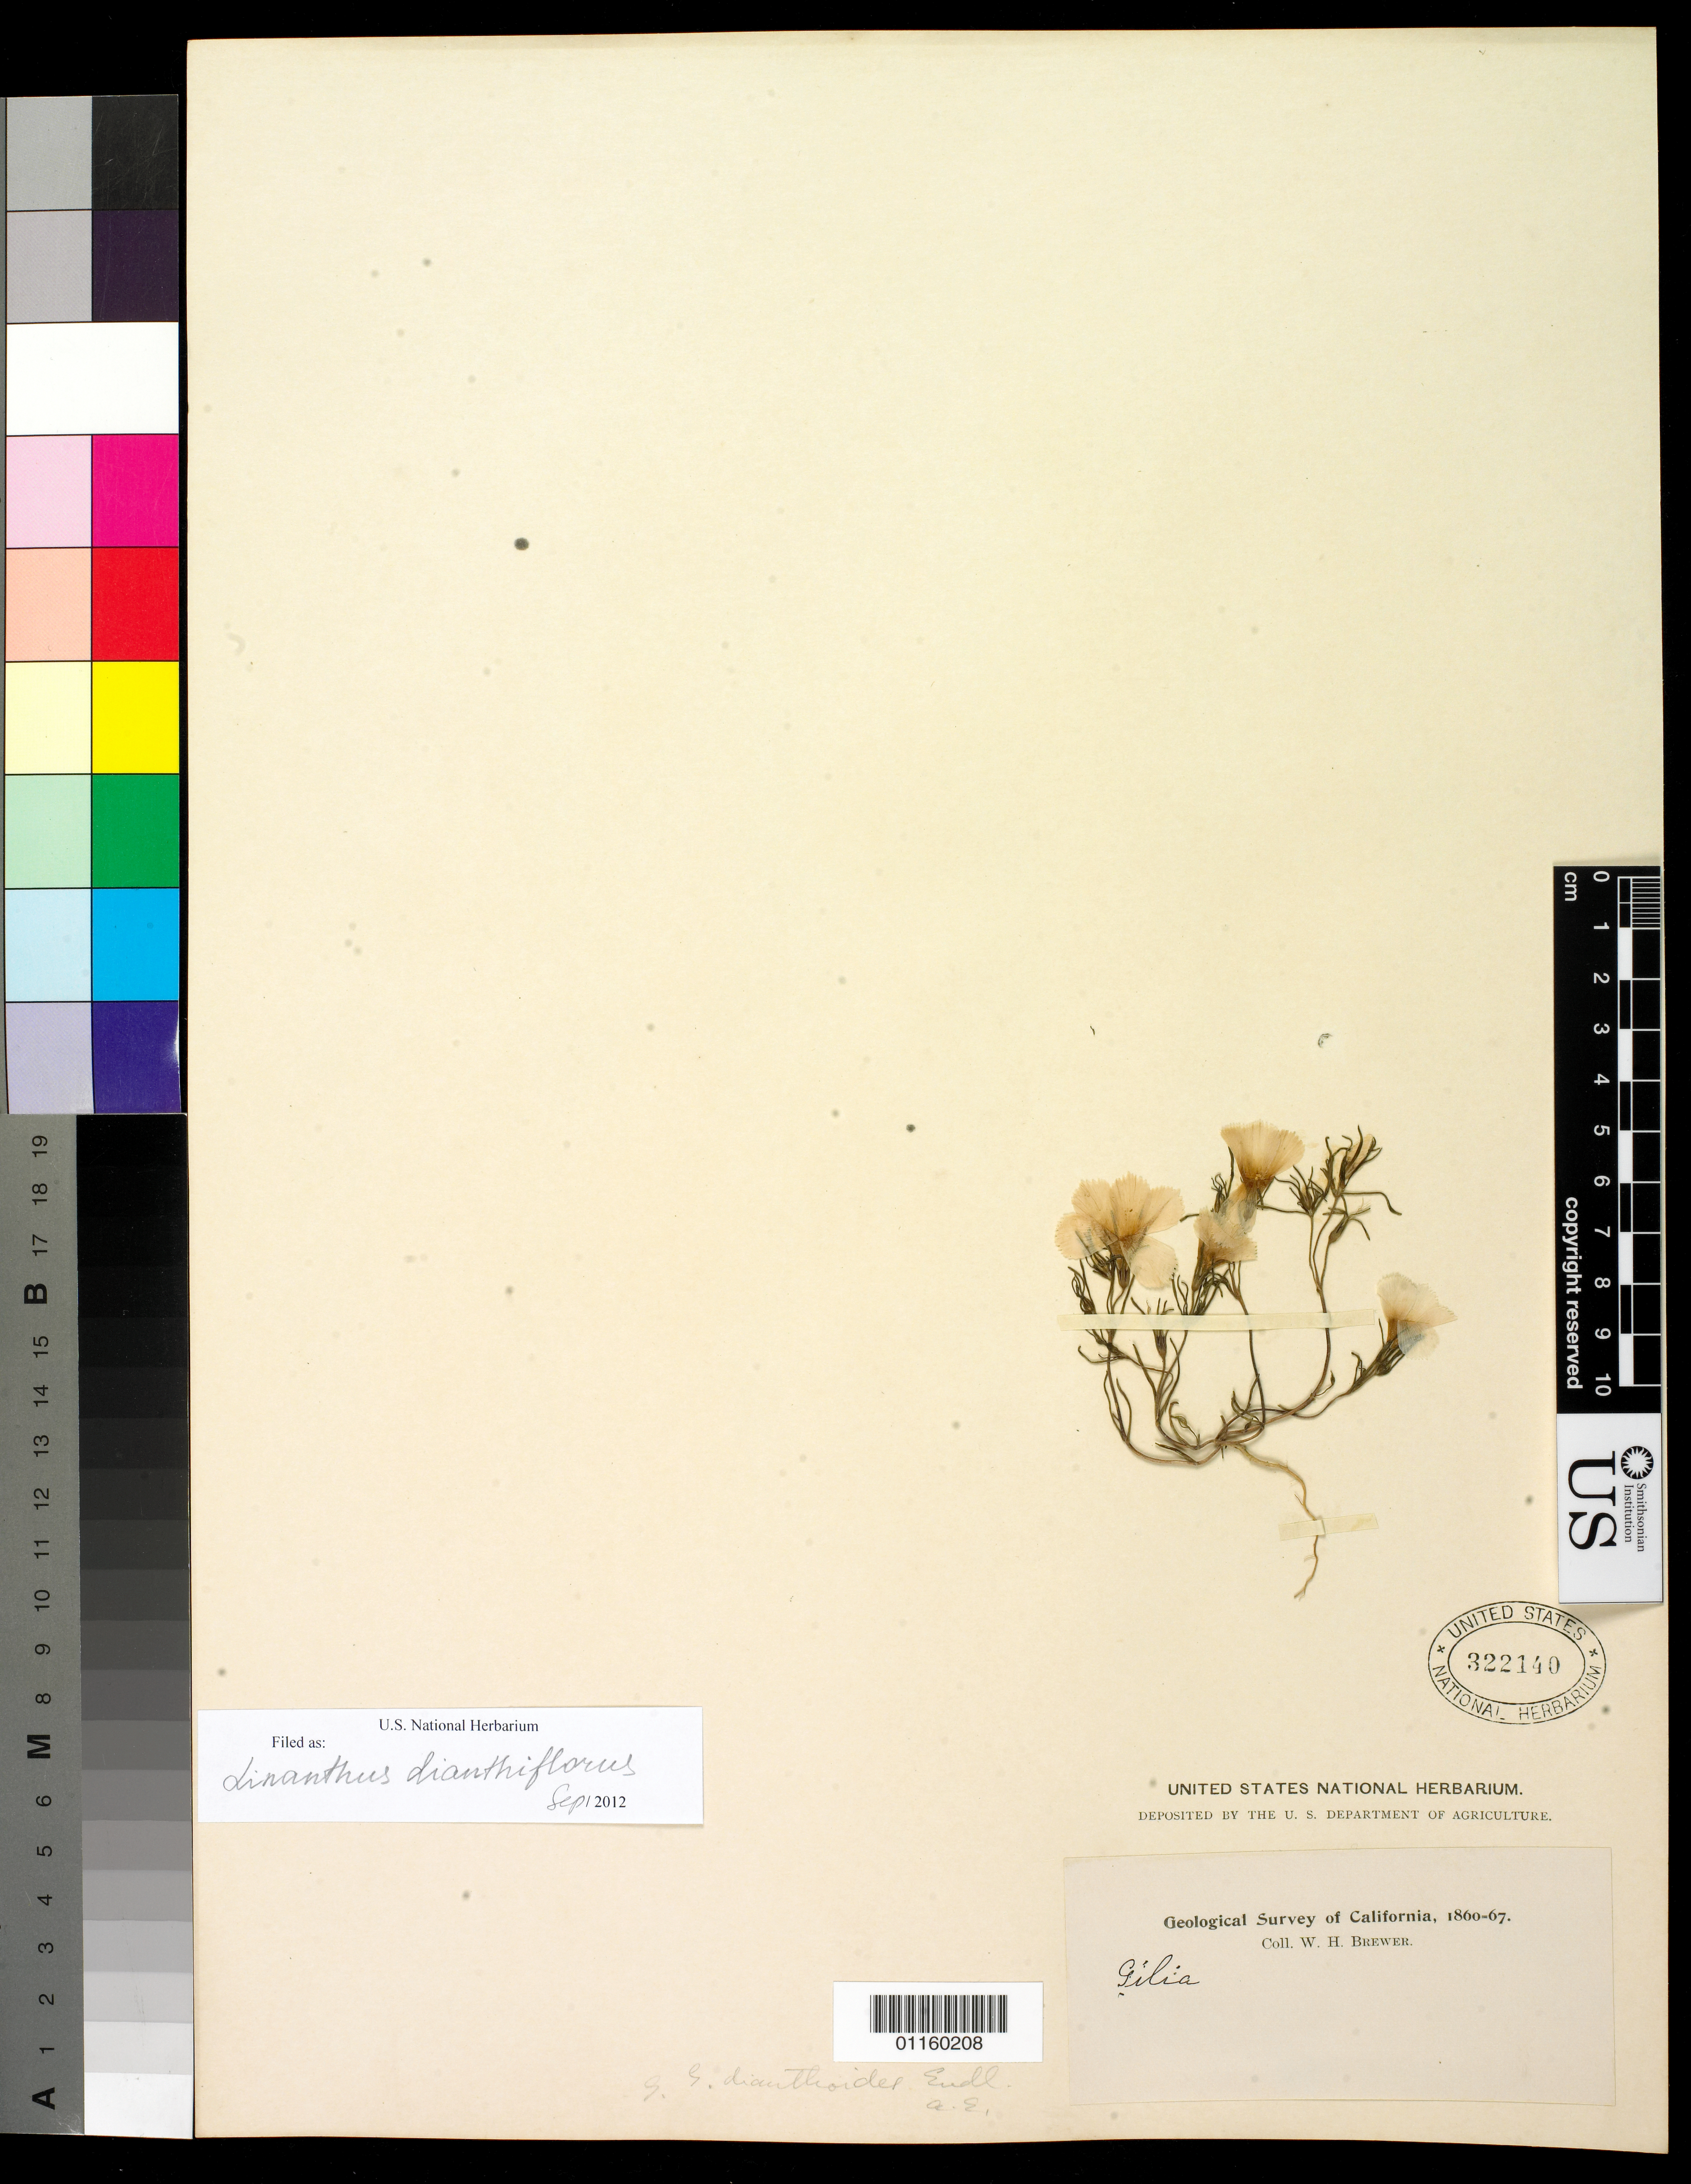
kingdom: Plantae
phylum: Tracheophyta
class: Magnoliopsida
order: Ericales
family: Polemoniaceae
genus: Linanthus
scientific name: Linanthus dianthiflorus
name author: (Benth.) Greene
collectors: W. H. Brewer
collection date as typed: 1860 to -- --- 1867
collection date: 1860/1867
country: United States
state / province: California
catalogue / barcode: US 322140